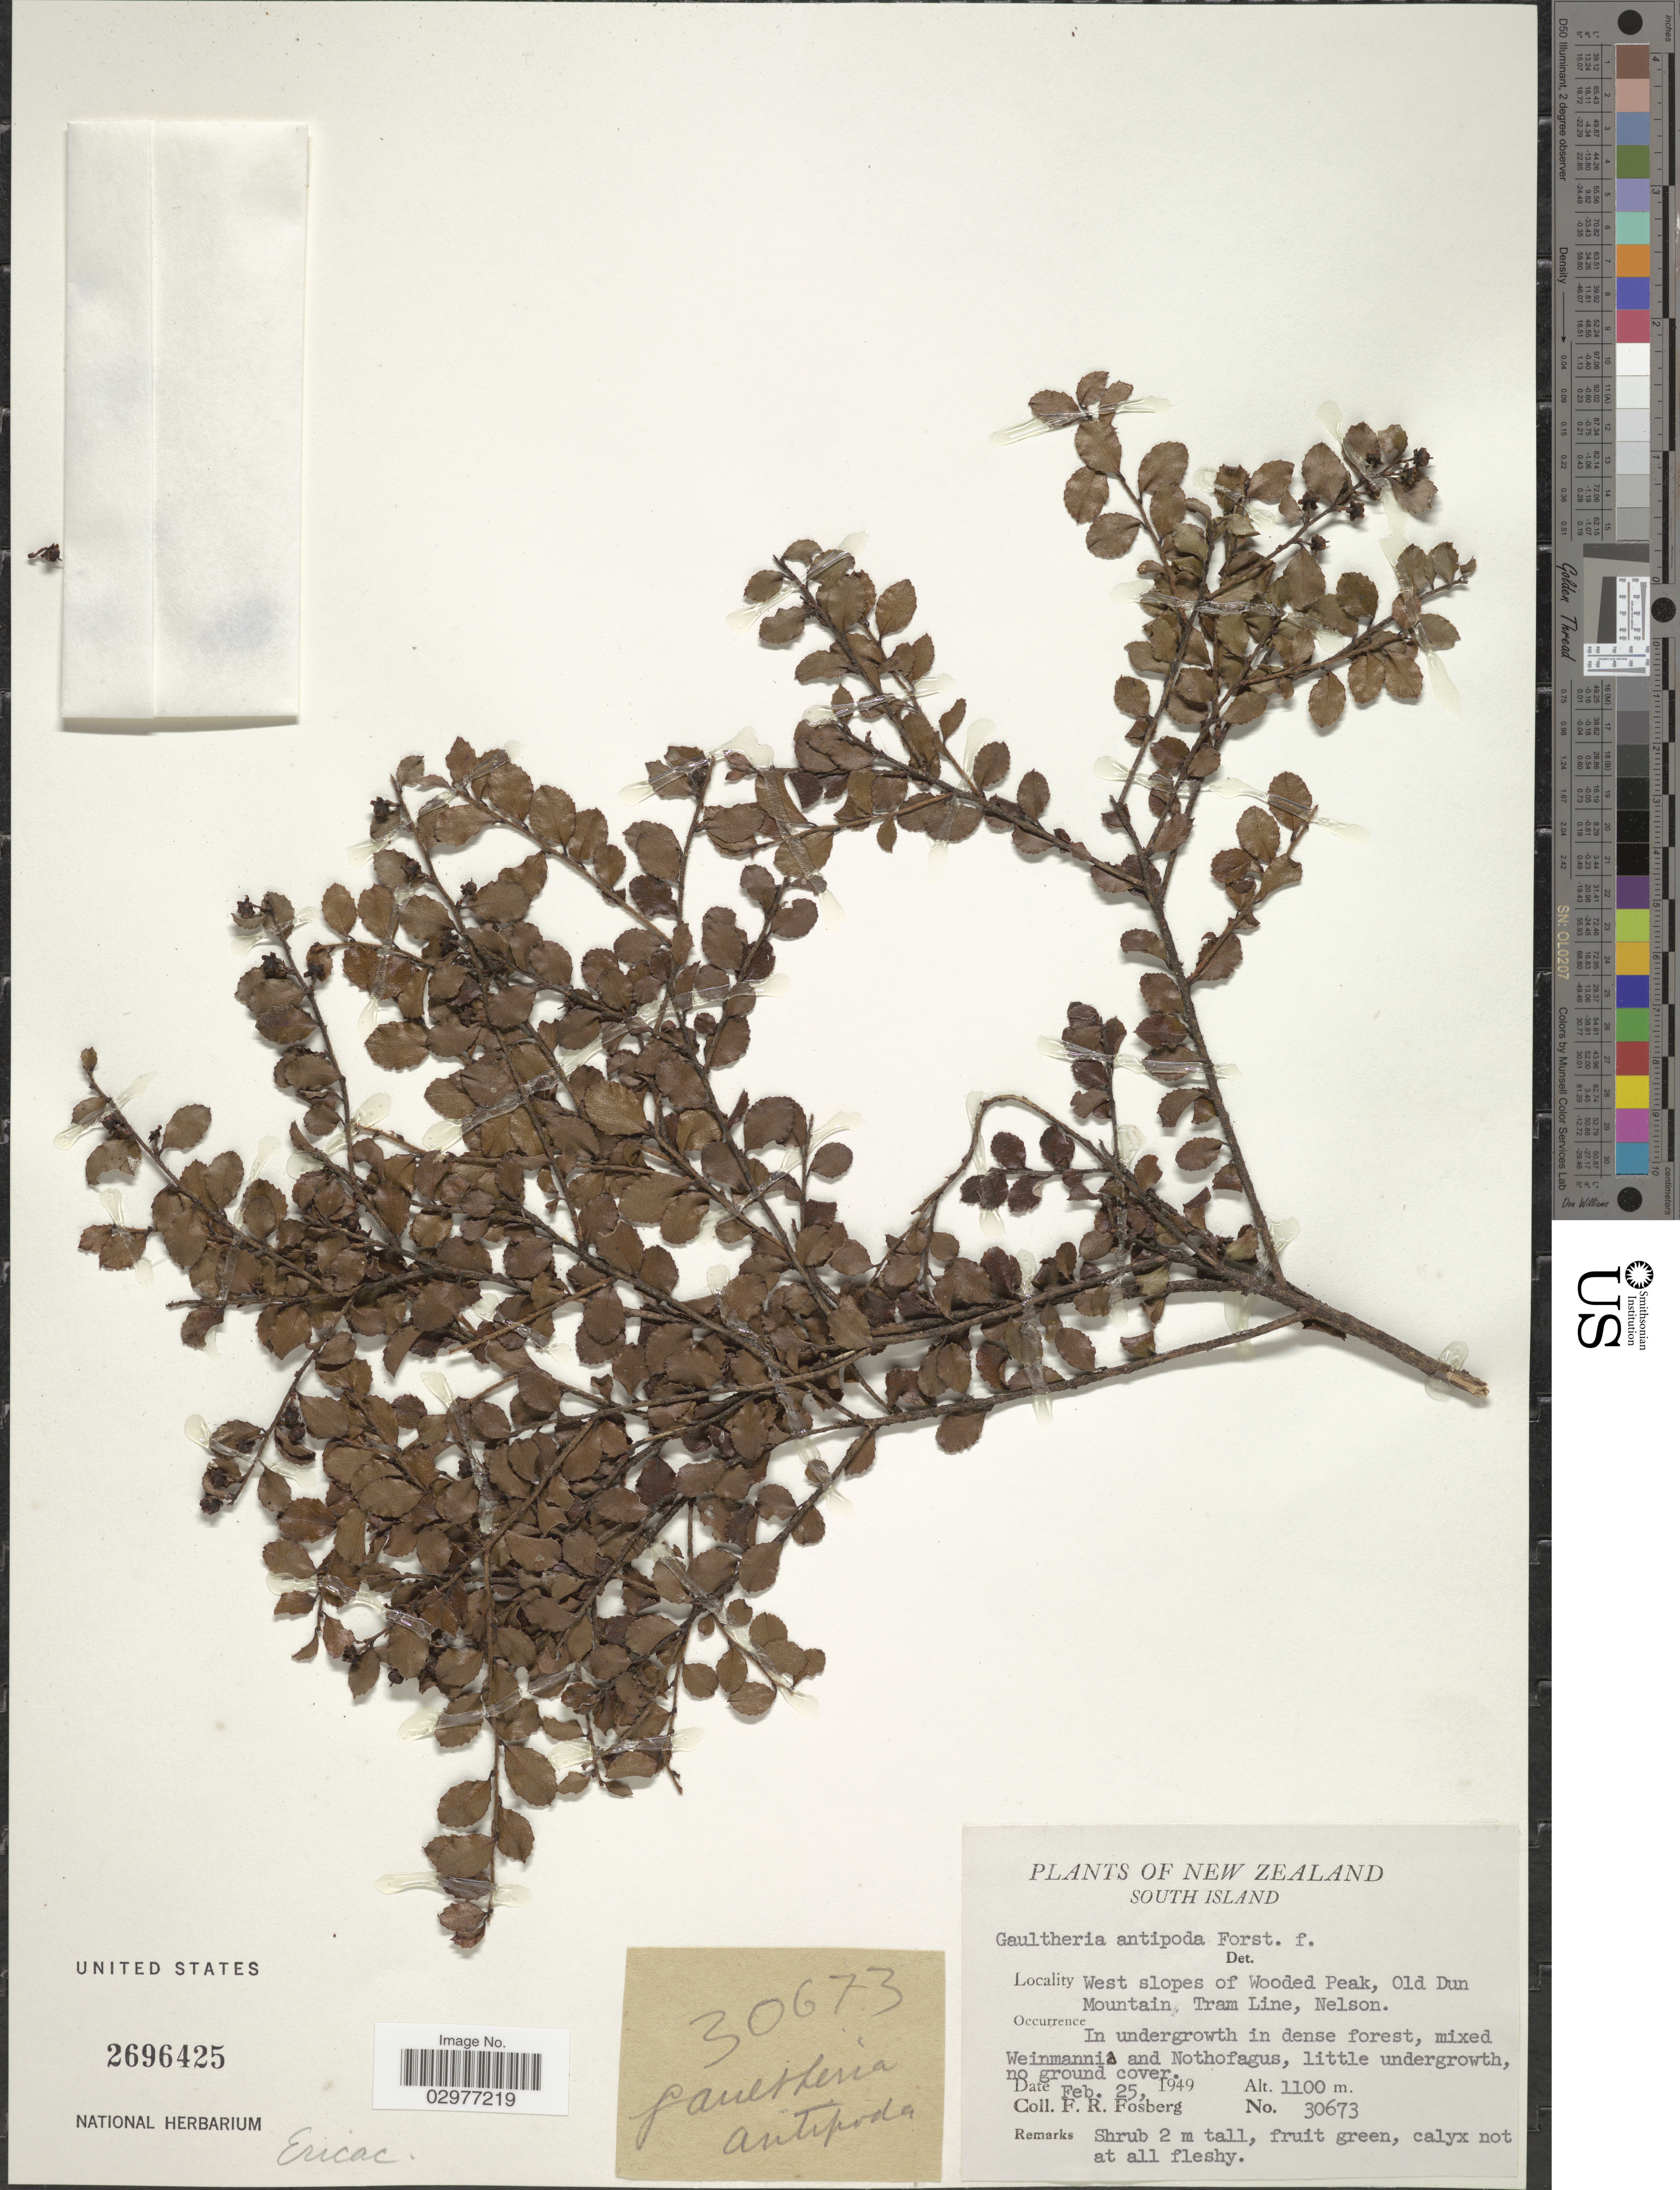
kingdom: Plantae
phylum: Tracheophyta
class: Magnoliopsida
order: Ericales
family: Ericaceae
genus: Gaultheria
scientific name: Gaultheria antipoda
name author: G. Forst.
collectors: F. R. Fosberg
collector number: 30673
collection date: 1949-02-25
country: New Zealand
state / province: Nelson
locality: South Island. West slopes of Wooded Peak, Old Dun Mountain, Tram Line.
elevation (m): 1100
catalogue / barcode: US 2696425